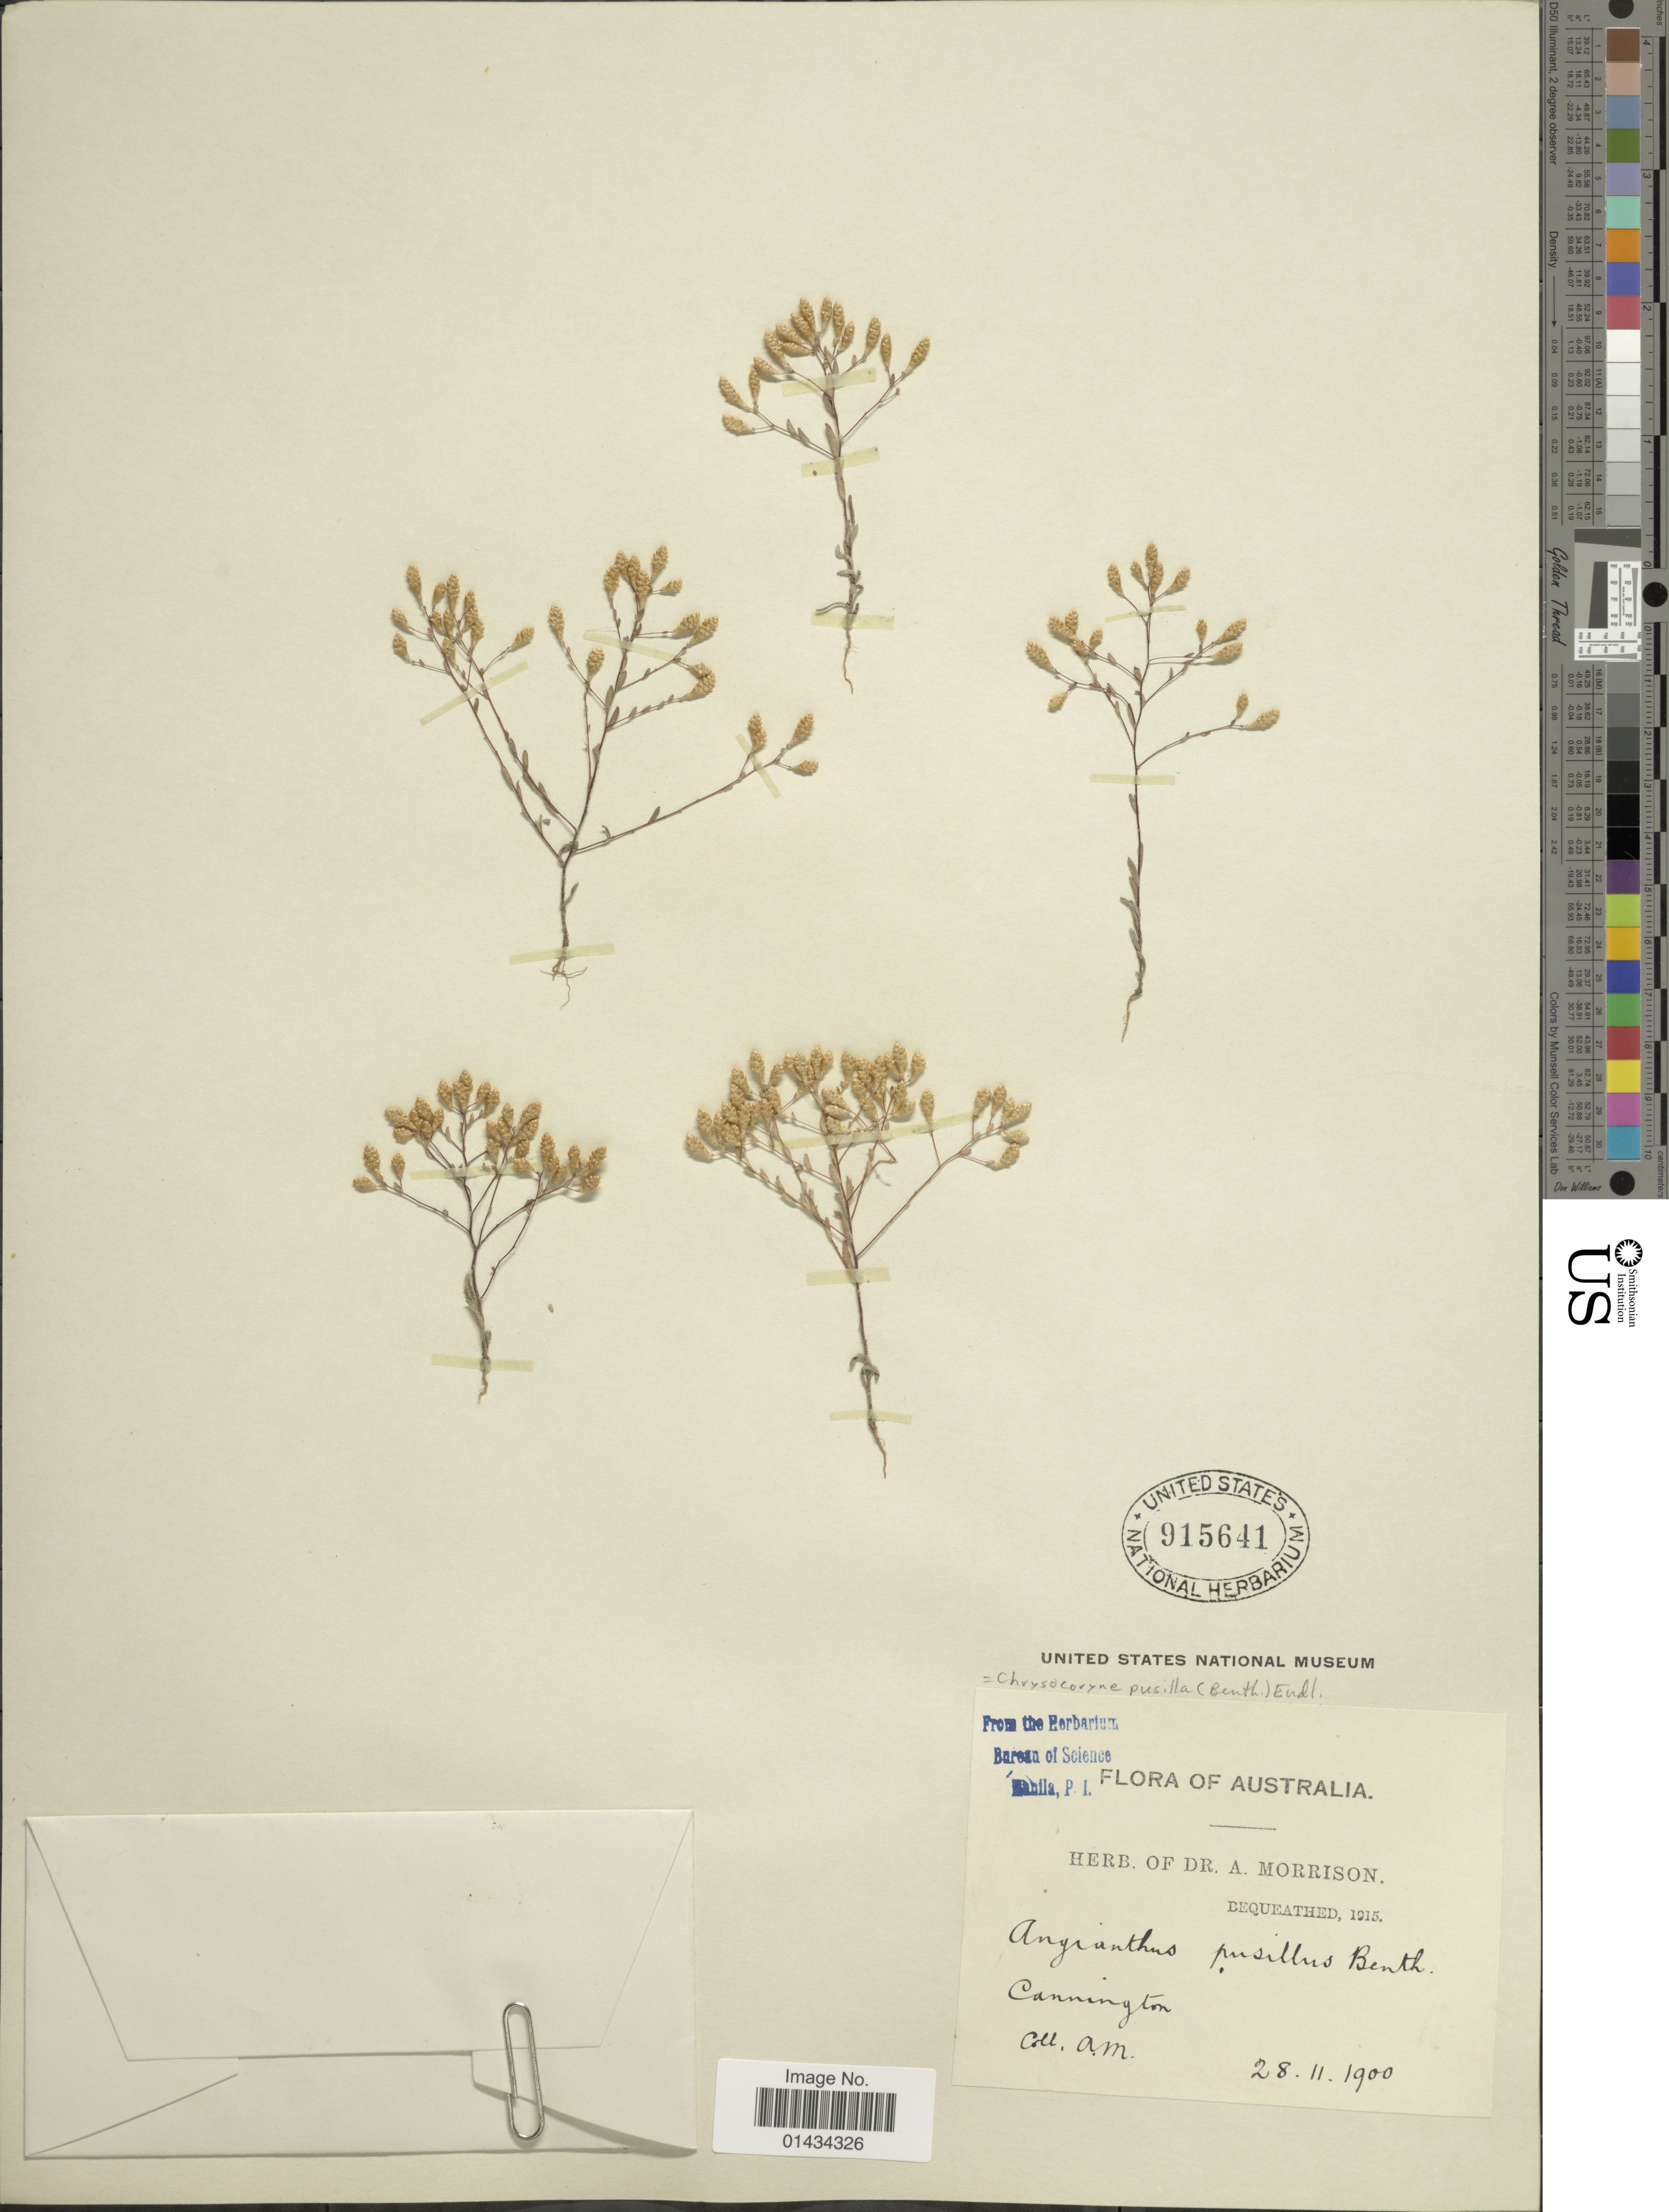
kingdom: Plantae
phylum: Tracheophyta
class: Magnoliopsida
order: Asterales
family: Asteraceae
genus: Angianthus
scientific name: Angianthus pusillus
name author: (Benth.) Benth.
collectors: A. Morrison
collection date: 1900-11-28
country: Australia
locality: Cannington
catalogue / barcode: US 915641